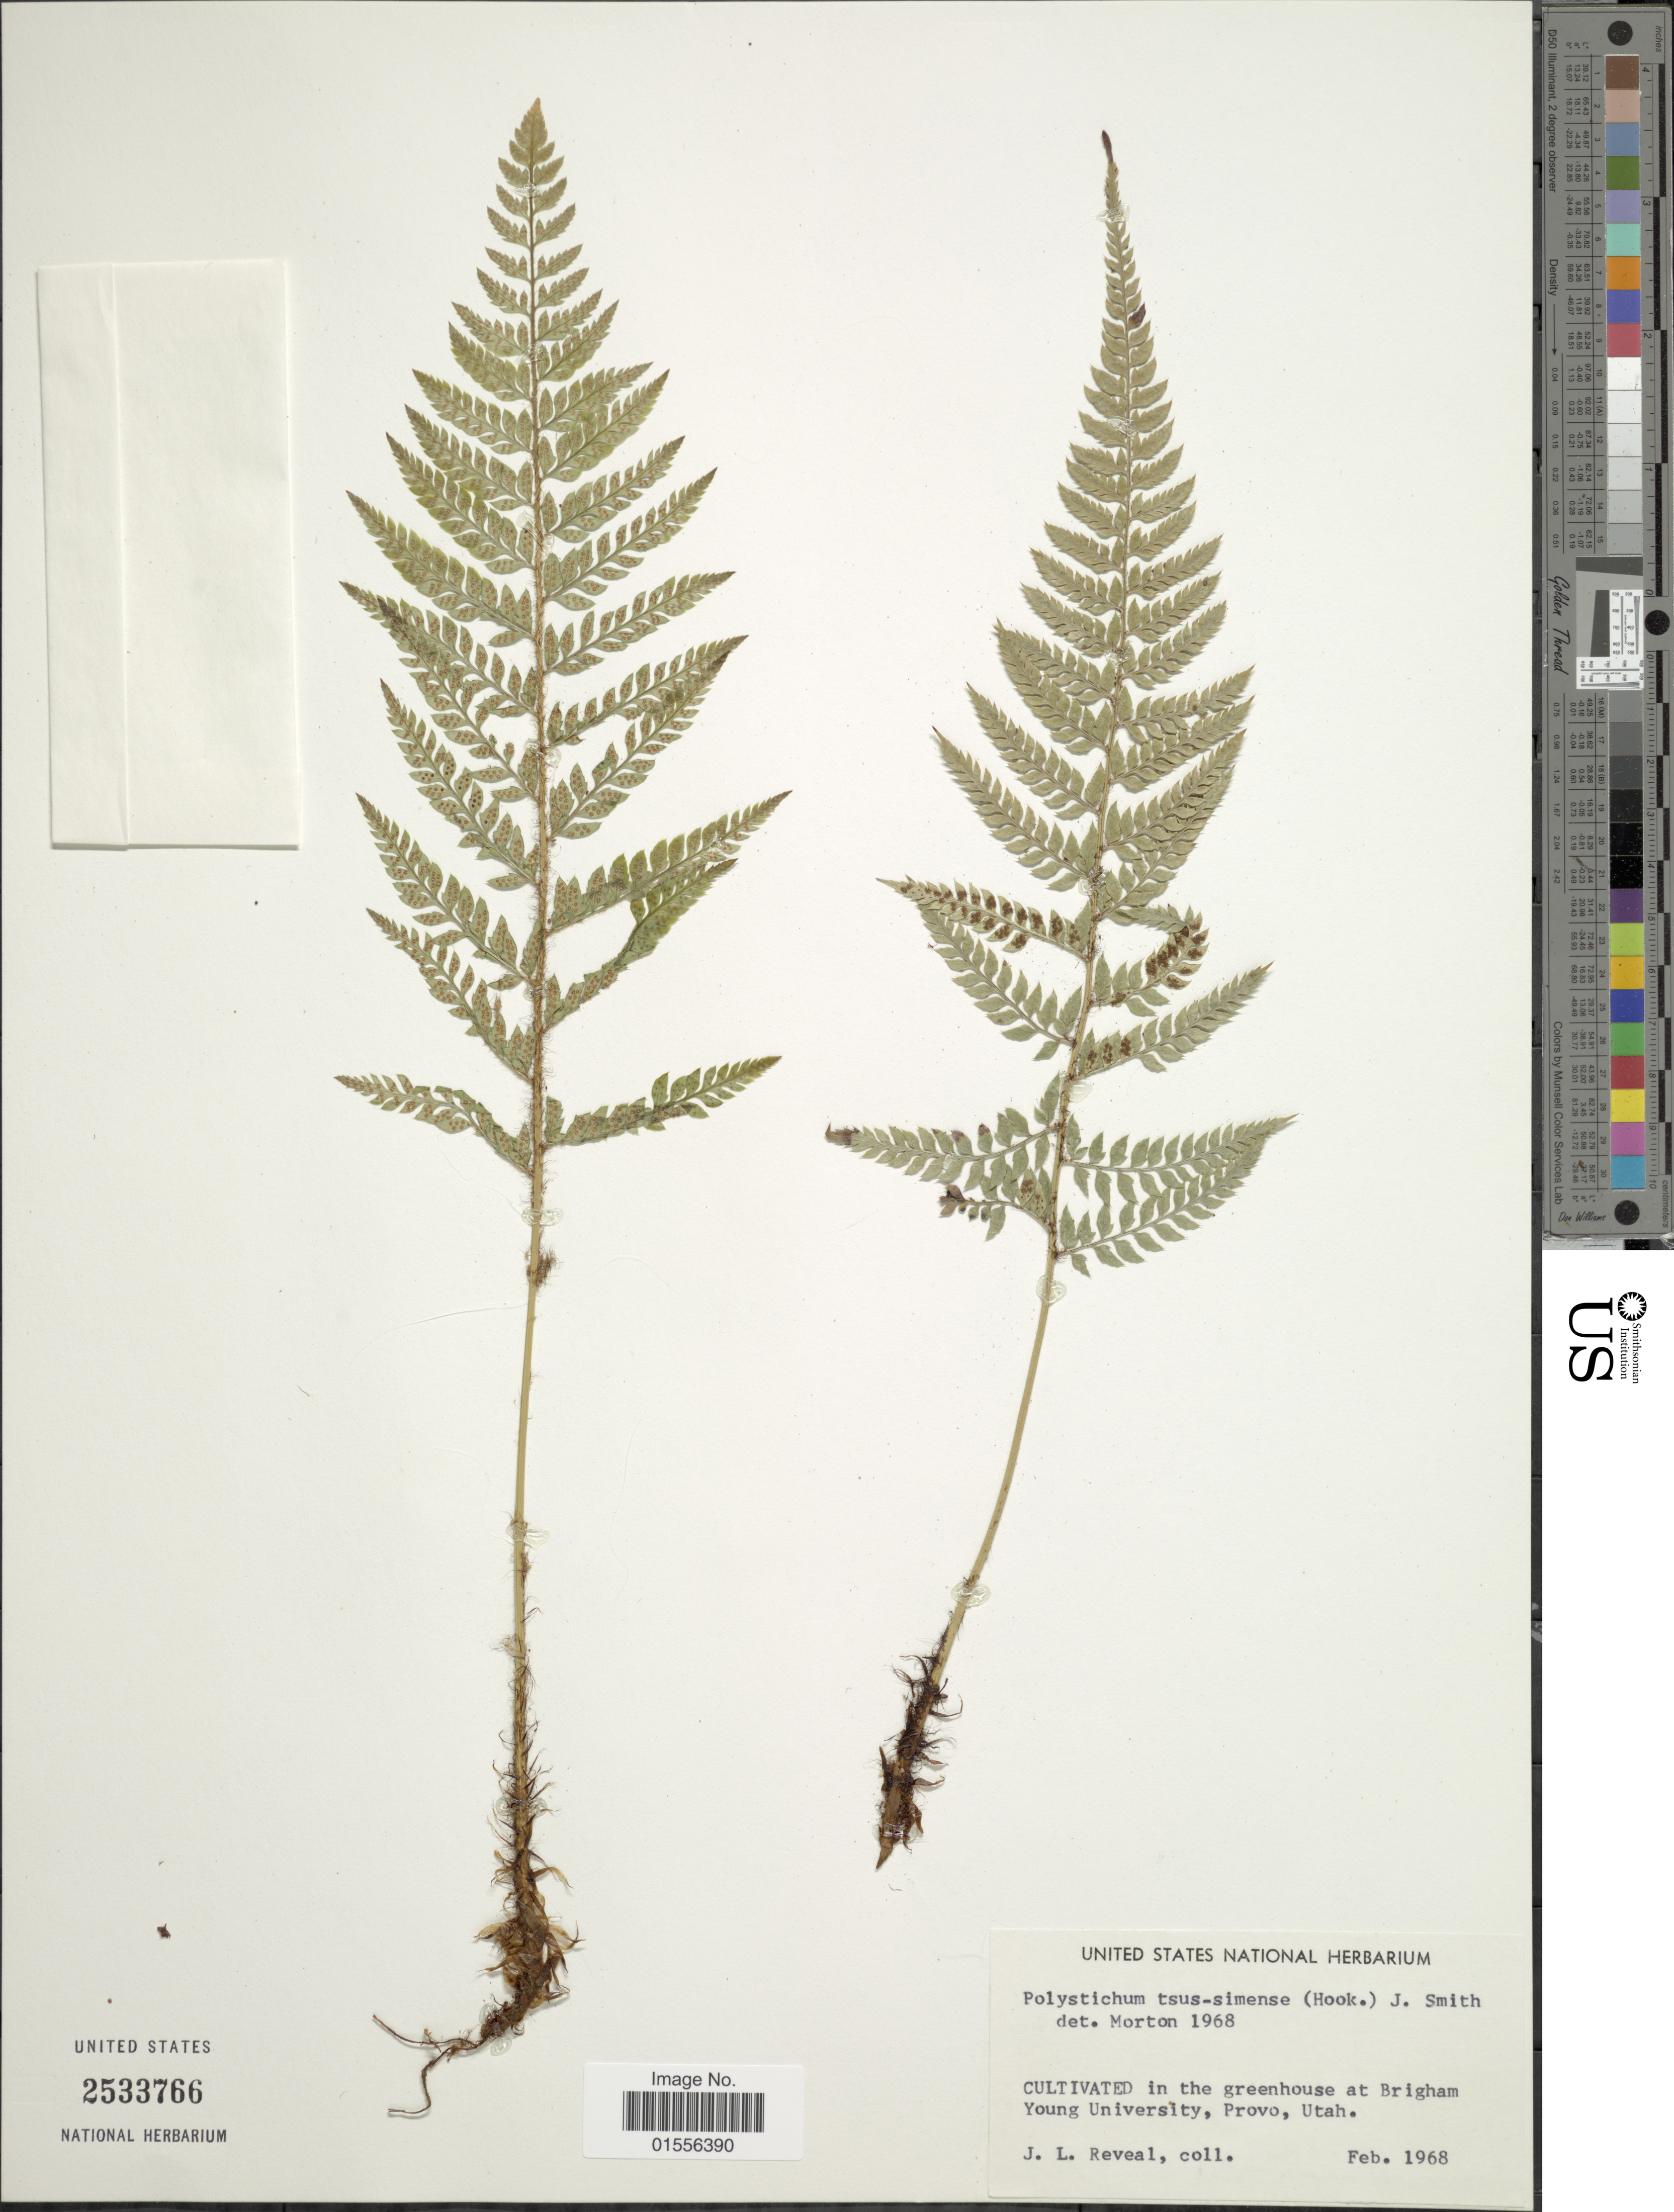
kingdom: Plantae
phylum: Tracheophyta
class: Polypodiopsida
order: Polypodiales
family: Dryopteridaceae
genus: Polystichum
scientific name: Polystichum tsus-simense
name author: (Hook.) J. Sm.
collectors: J. L. Reveal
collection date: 1968-02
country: United States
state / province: Utah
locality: In the greenhouse at Brigham Young University, Prtovo, Utah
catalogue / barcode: US 2533766